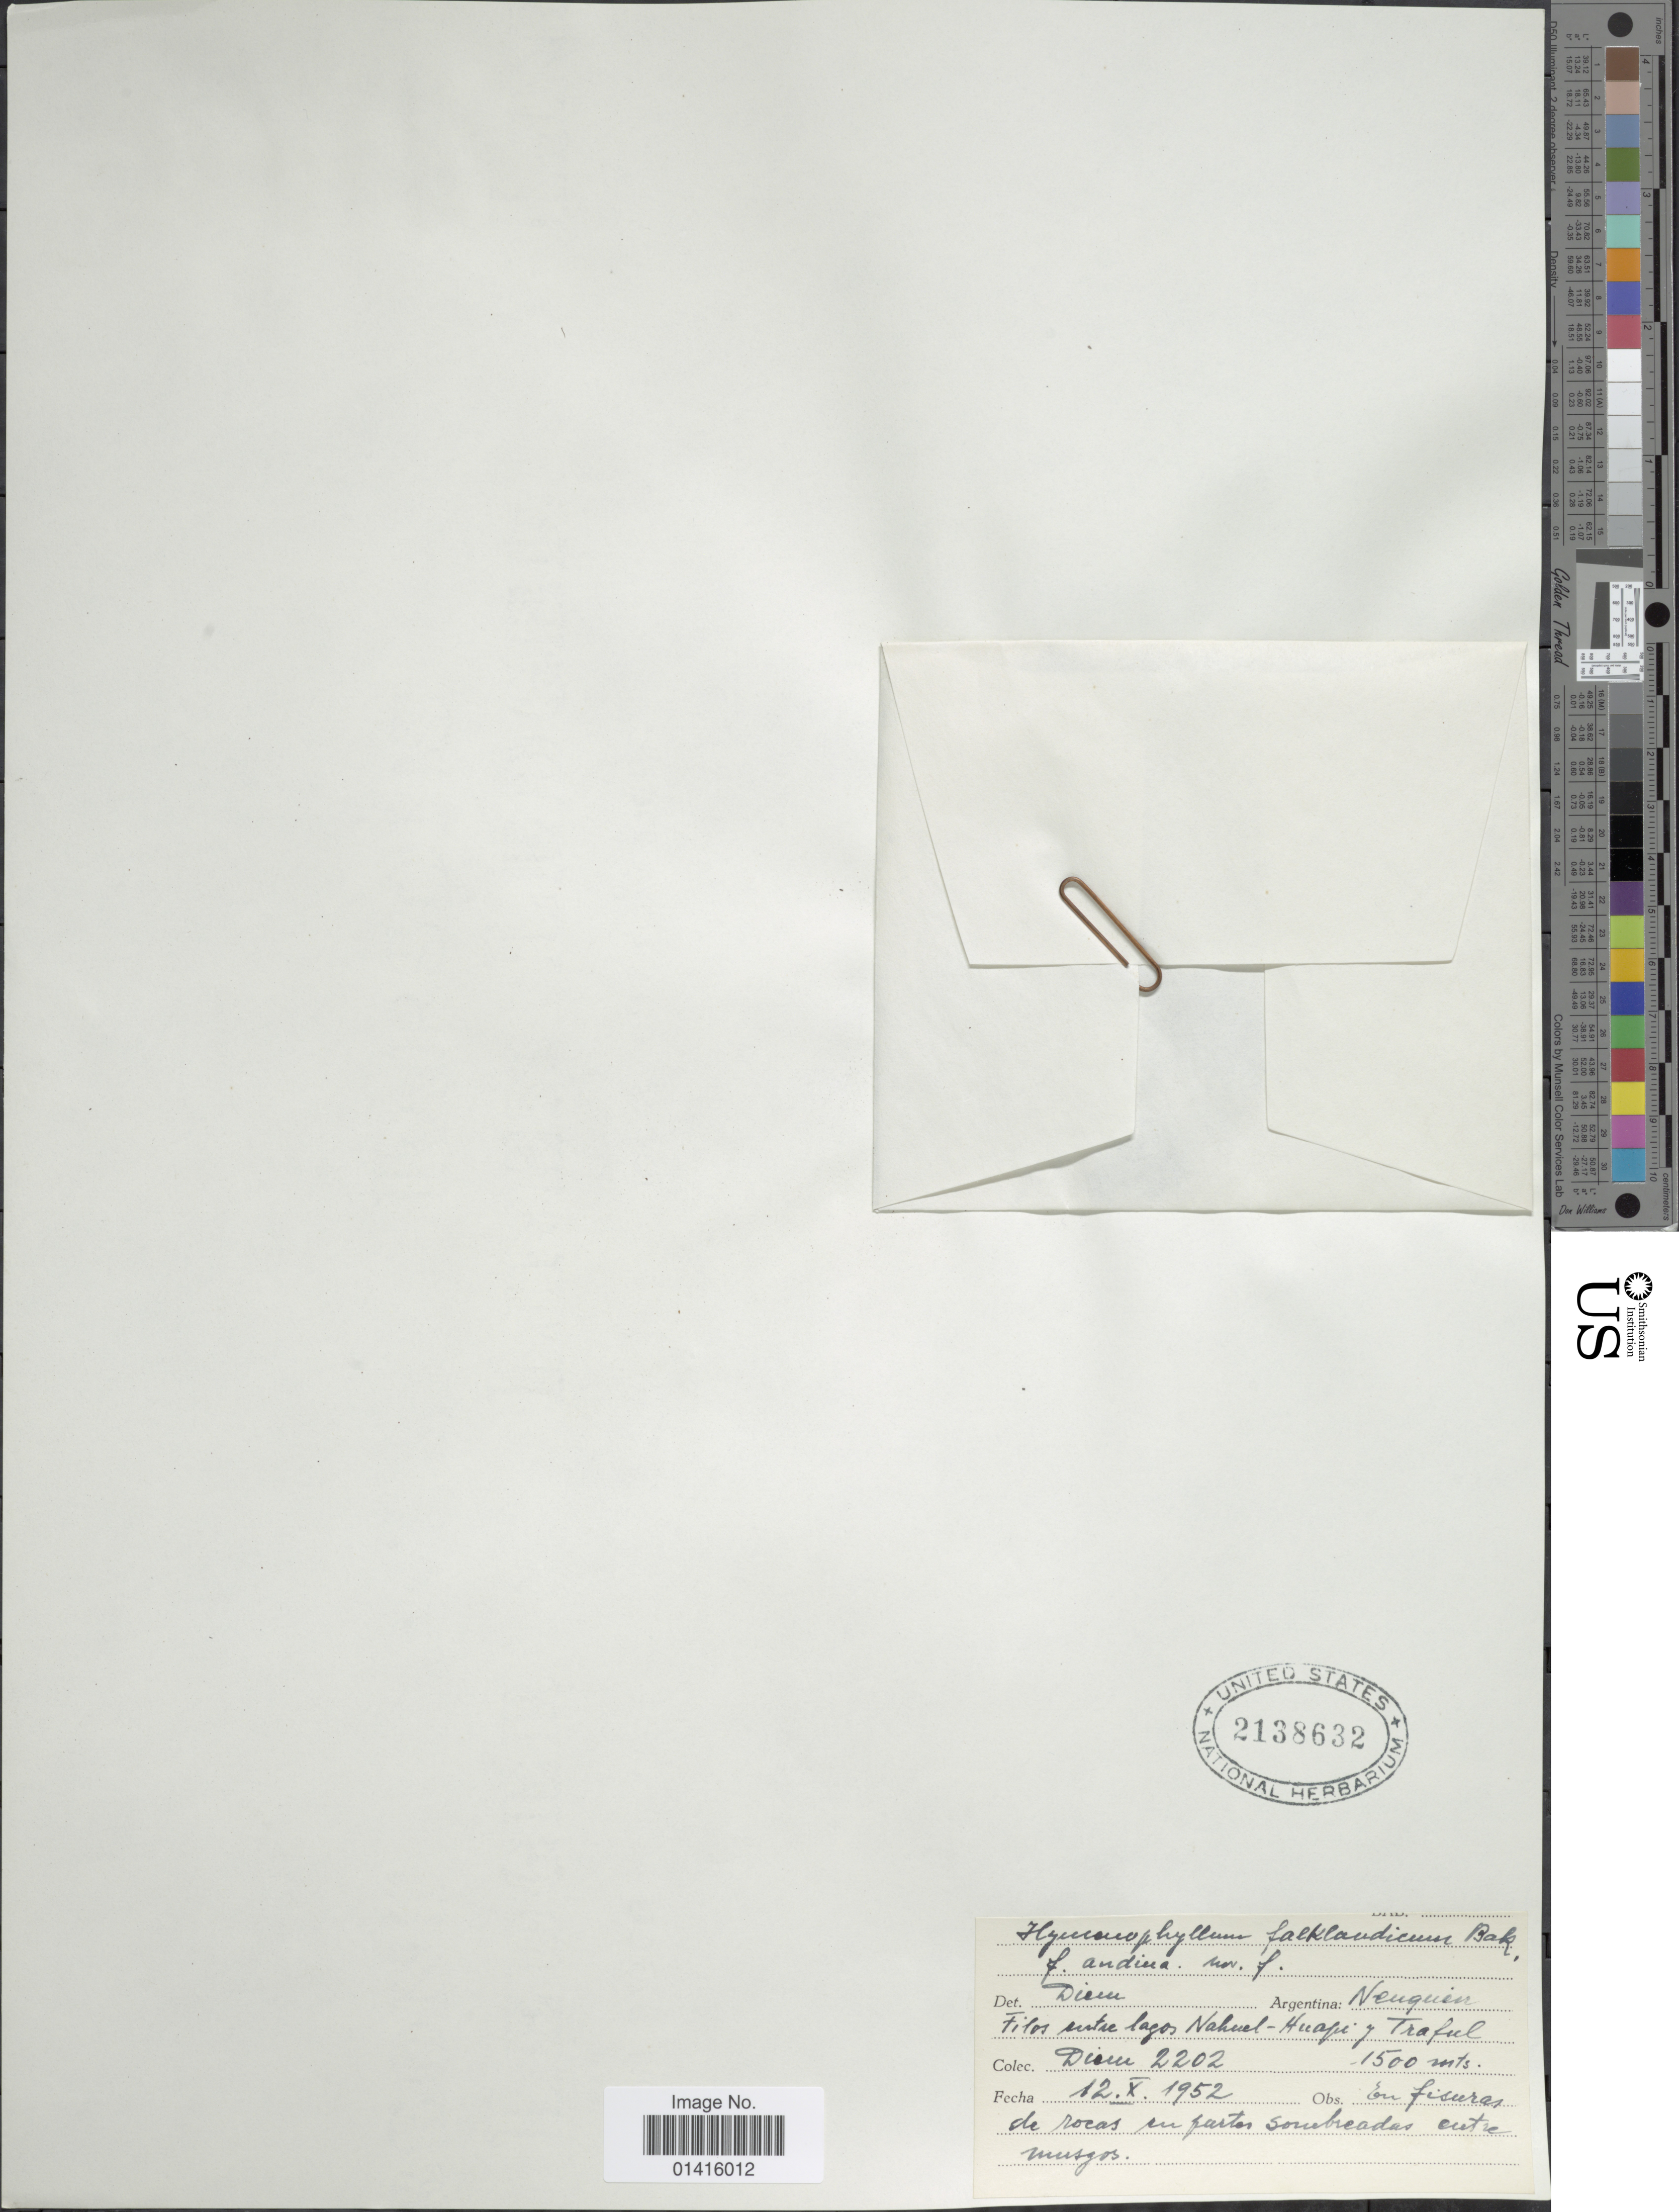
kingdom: Plantae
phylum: Tracheophyta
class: Polypodiopsida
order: Hymenophyllales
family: Hymenophyllaceae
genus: Hymenophyllum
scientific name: Hymenophyllum falklandicum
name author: Baker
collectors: J. Diem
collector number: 2202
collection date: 1952-10-12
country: Argentina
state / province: Neuquen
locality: Argentina: Neuquén, Filos entre lagos Nahuel Huapi y Traful.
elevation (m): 1500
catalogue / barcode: US 2138632